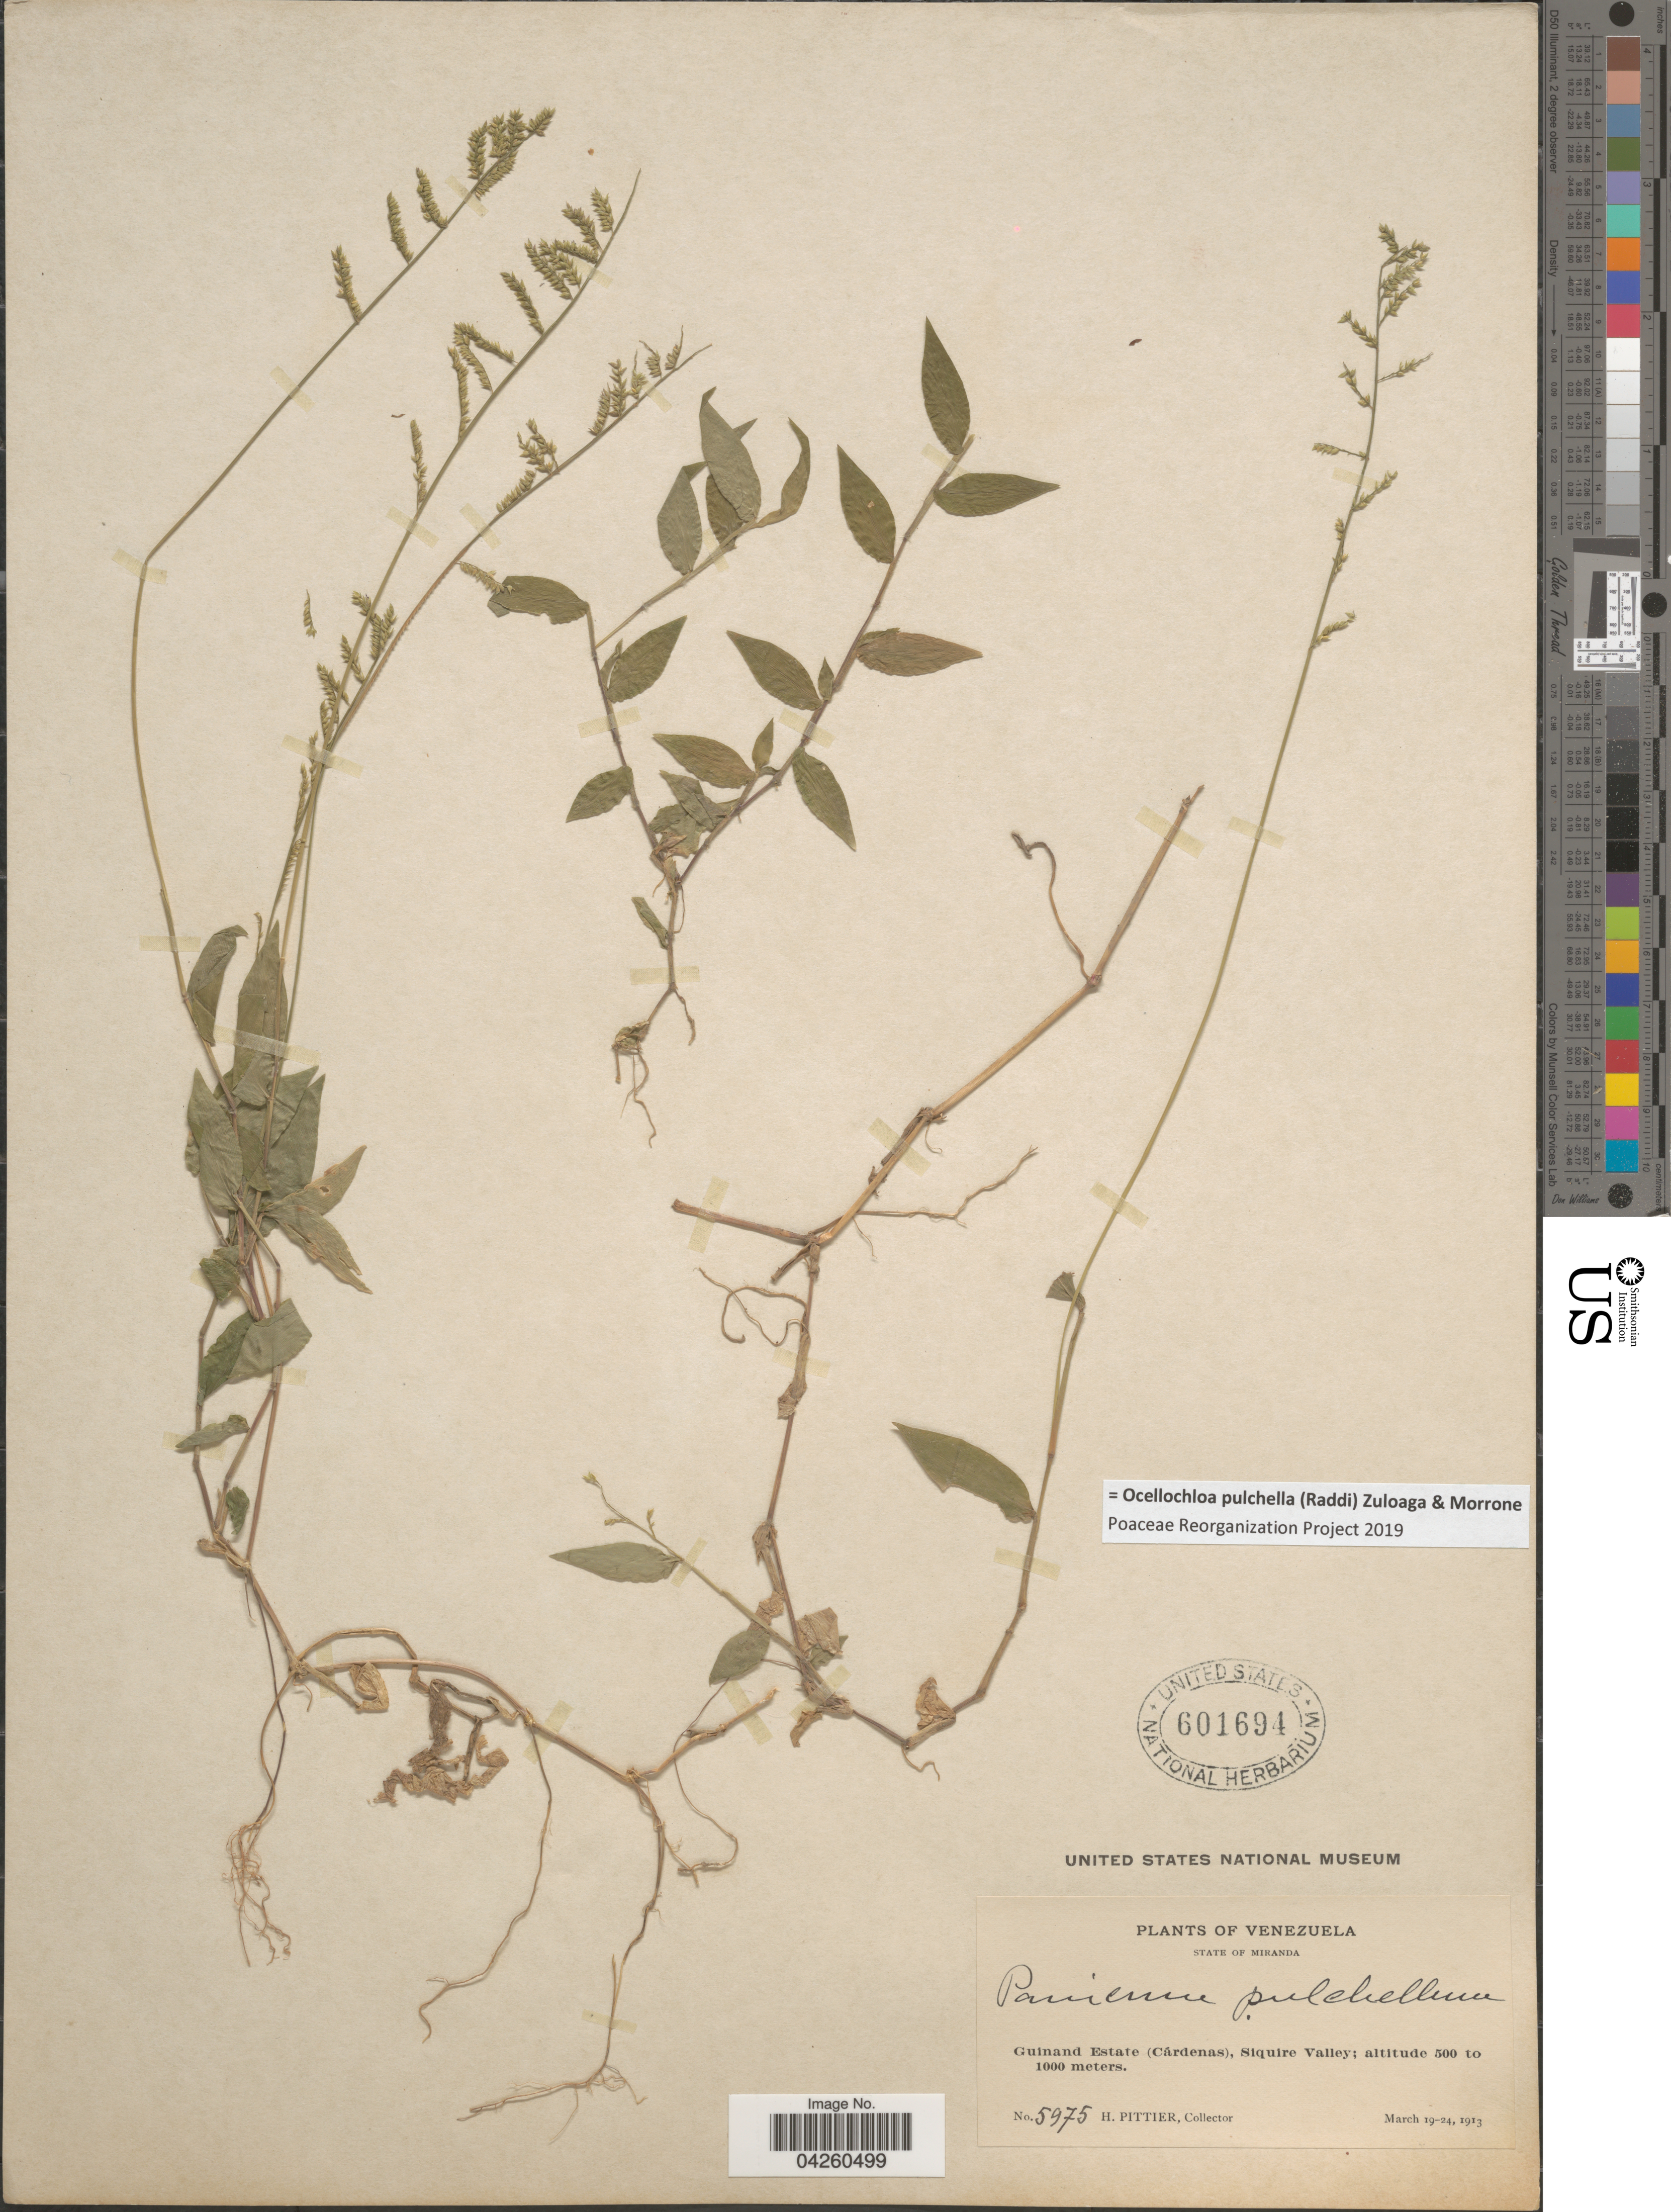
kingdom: Plantae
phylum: Tracheophyta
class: Liliopsida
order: Poales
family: Poaceae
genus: Ocellochloa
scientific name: Ocellochloa pulchella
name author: (Raddi) Zuloaga & Morrone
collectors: H. F. Pittier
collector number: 5975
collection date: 1913-03-19/1913-03-24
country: Venezuela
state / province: Miranda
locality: State of Miranda. Guinand Estate (Cárdenas), Siquire Valley.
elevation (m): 500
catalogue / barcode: US 601694